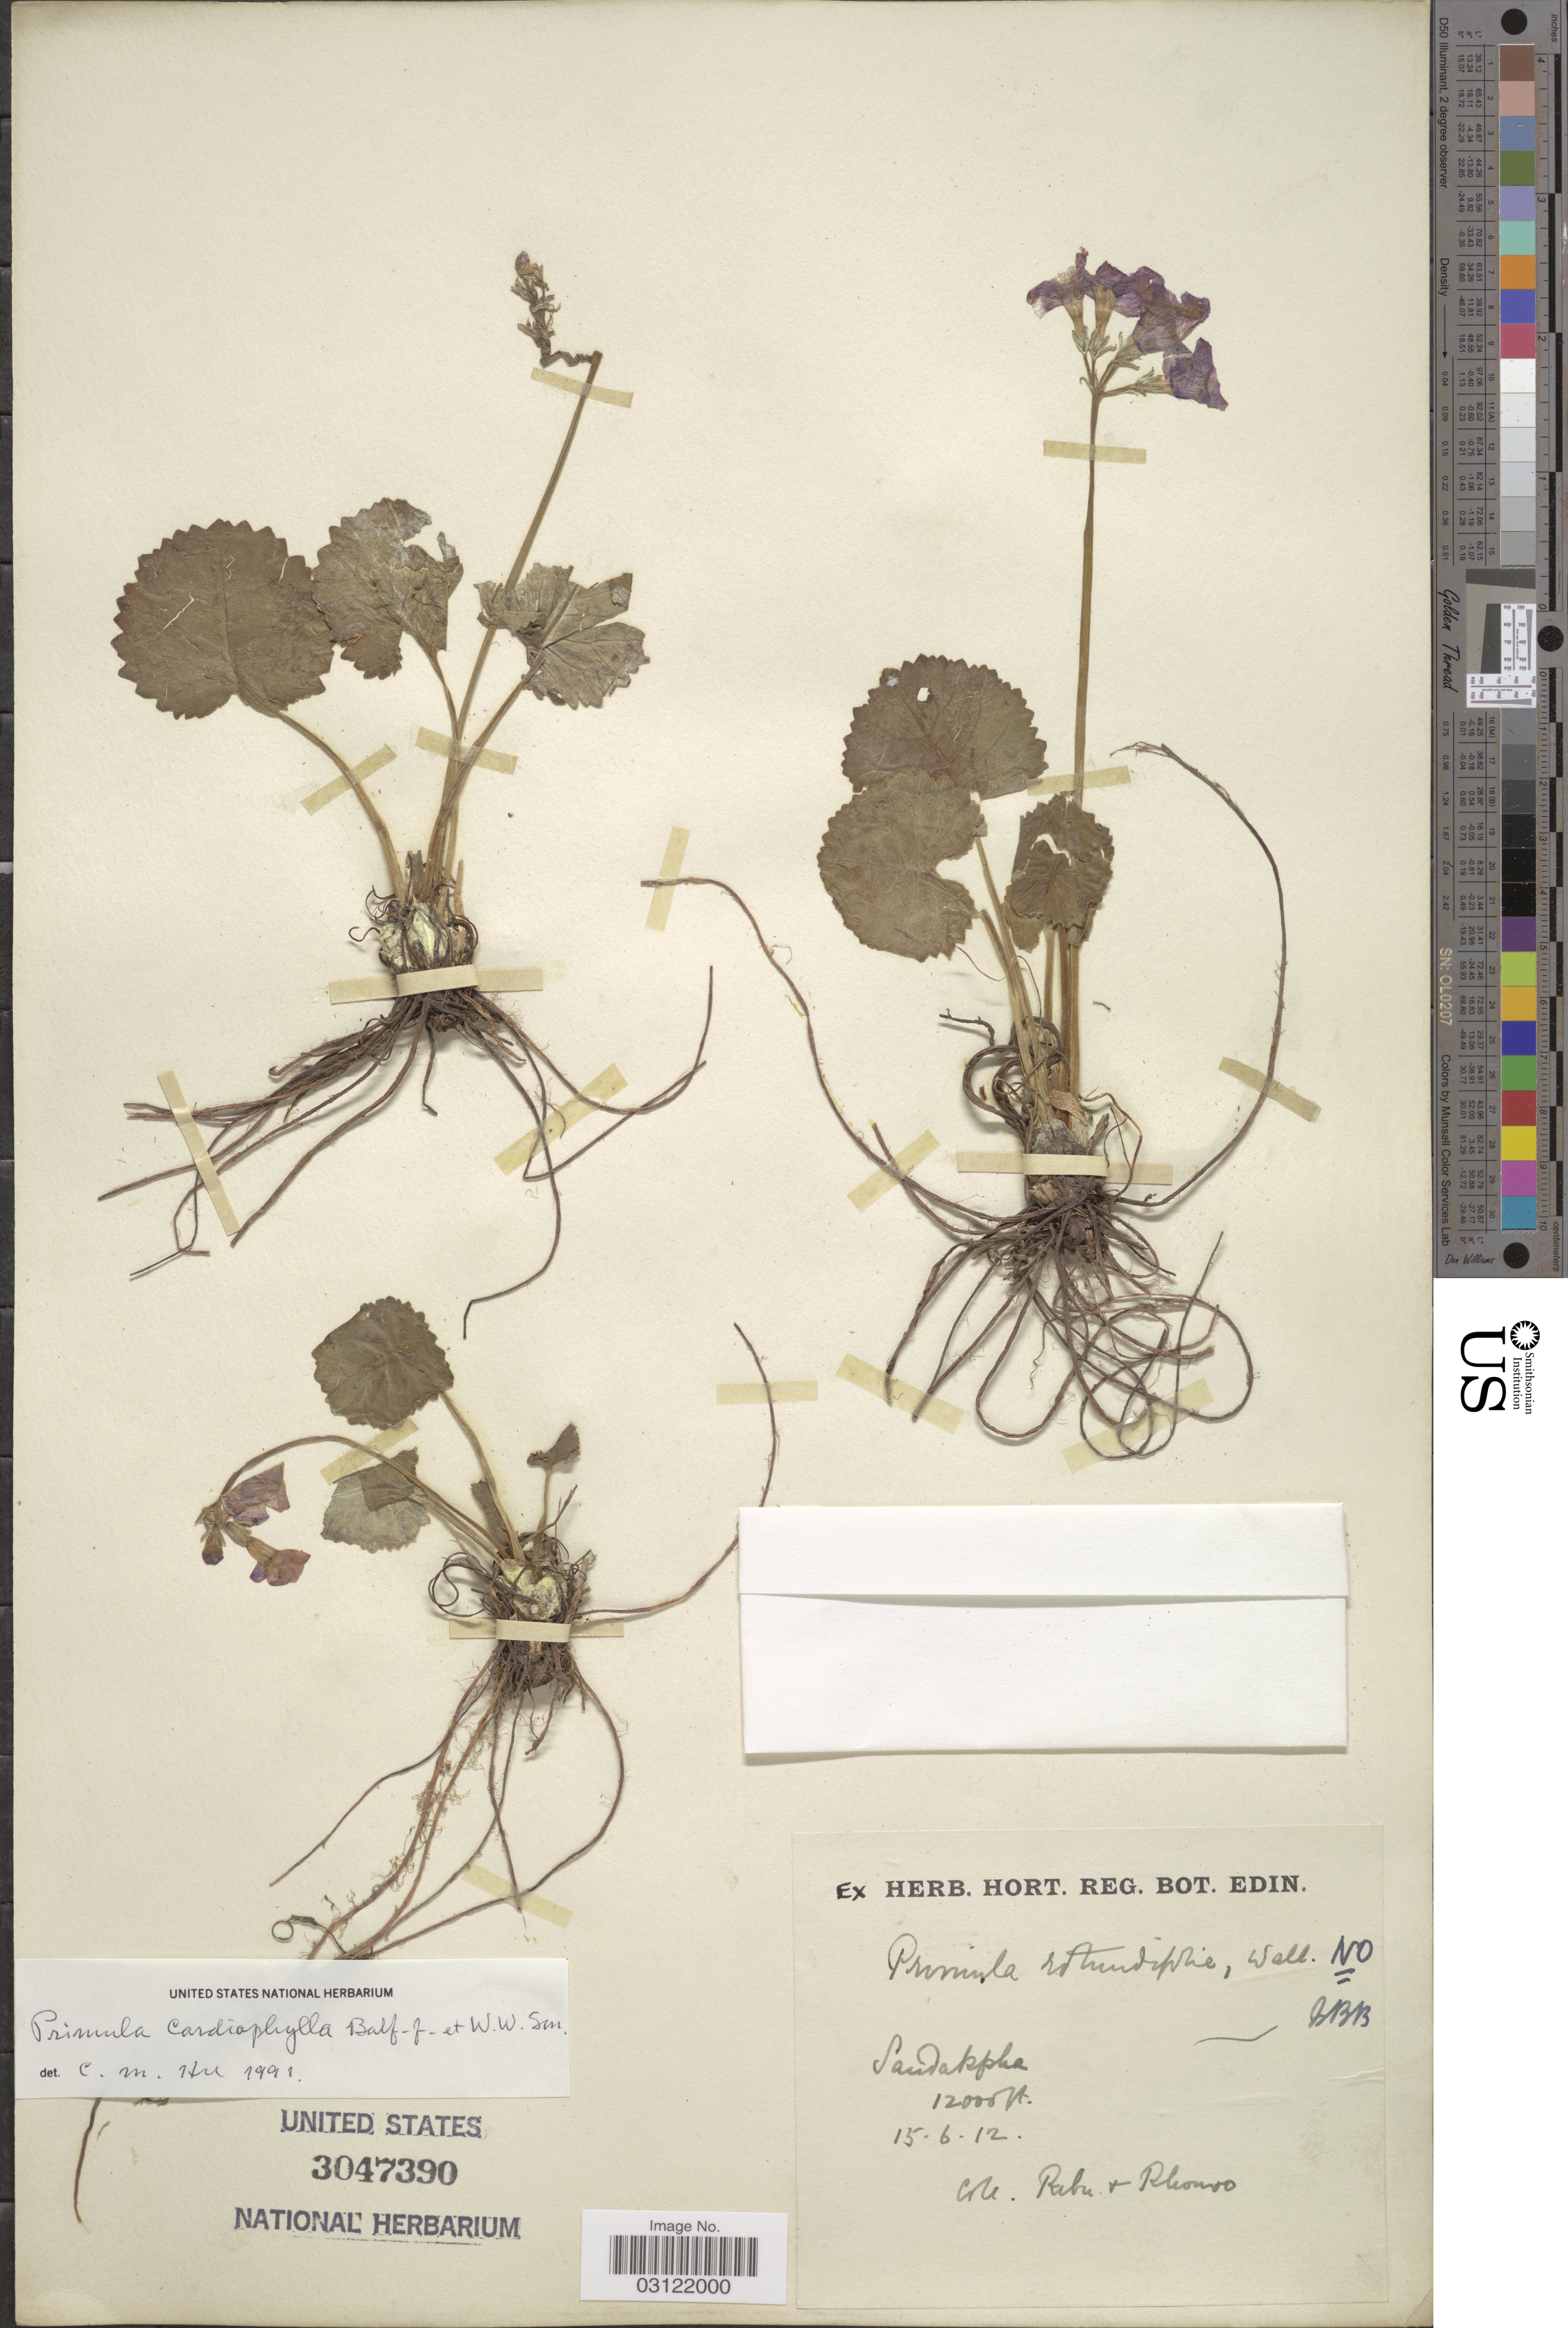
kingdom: Plantae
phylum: Tracheophyta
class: Magnoliopsida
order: Ericales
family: Primulaceae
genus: Primula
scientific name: Primula rotundifolia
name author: Wall.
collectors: Ribu & Rhomoo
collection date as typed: Transcribed d/m/y: 15/6/12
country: India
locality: Sandakphu.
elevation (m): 3658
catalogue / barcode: US 3047390